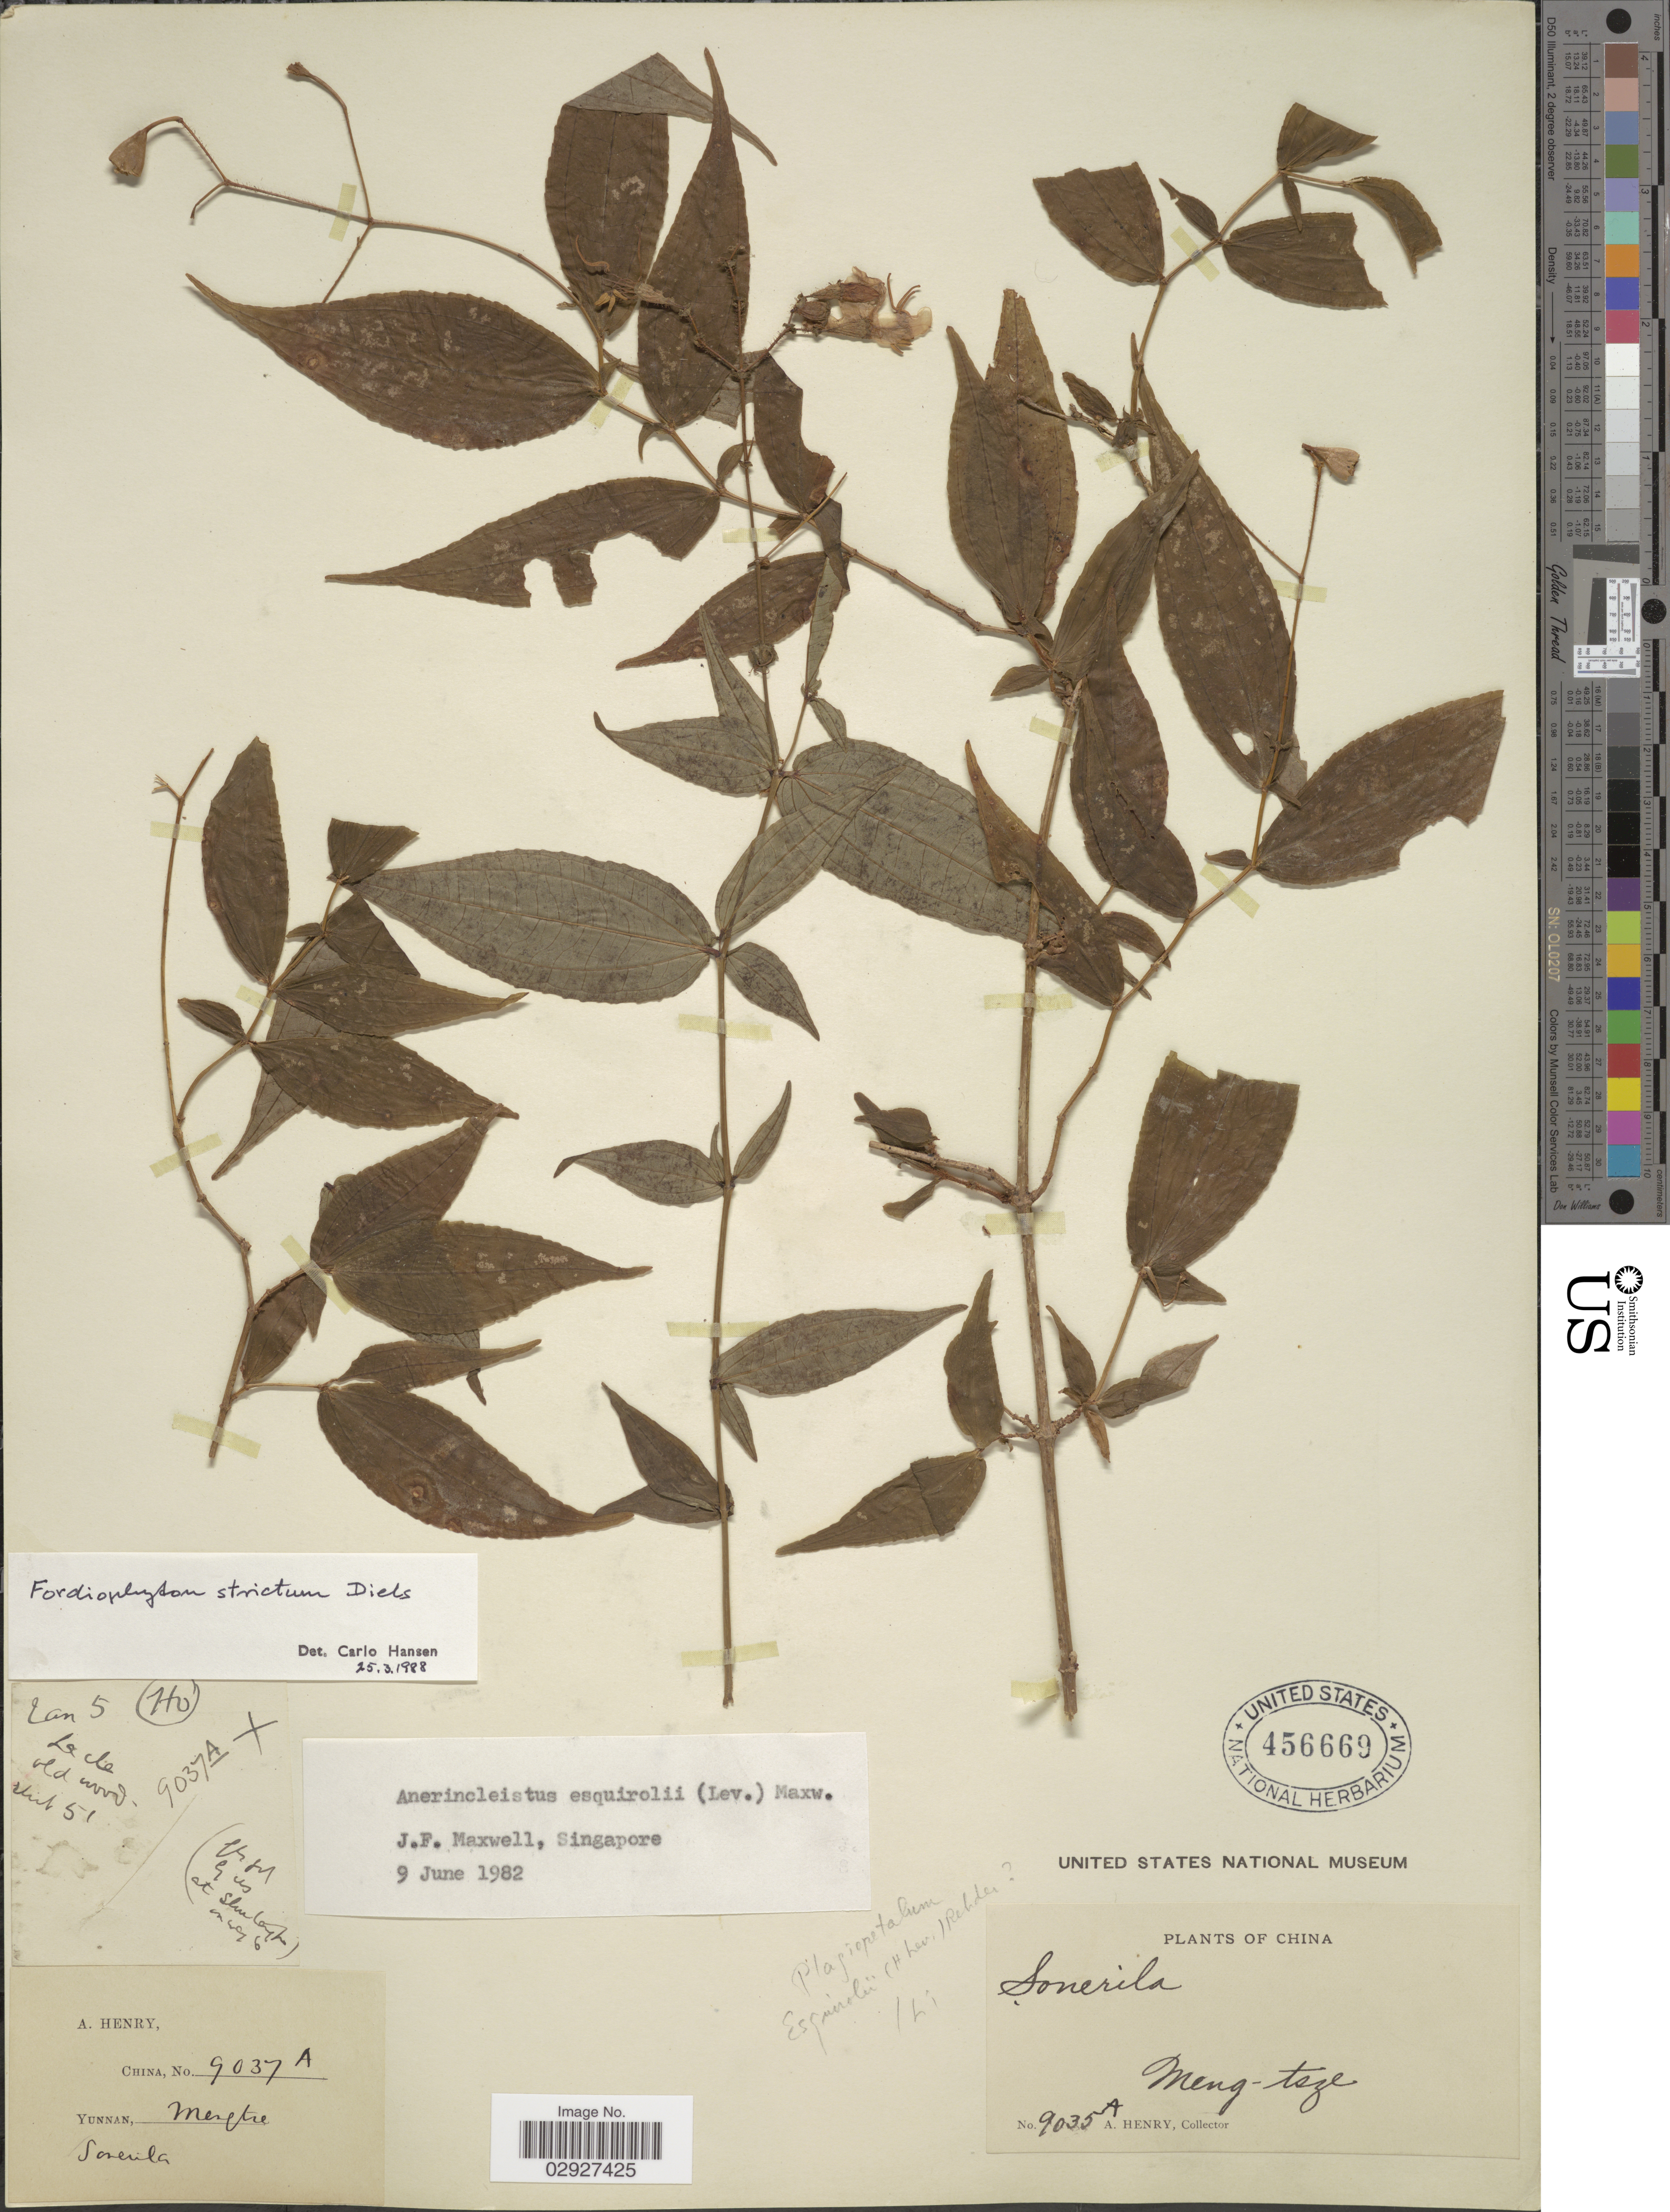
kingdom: Plantae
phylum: Tracheophyta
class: Magnoliopsida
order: Myrtales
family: Melastomataceae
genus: Fordiophyton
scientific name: Fordiophyton strictum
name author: Diels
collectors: A. Henry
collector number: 9037 A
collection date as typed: Transcribed d/m/y: /1/5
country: China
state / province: Yunnan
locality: Mengtze, La cle. Ho.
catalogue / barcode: US 456669-2